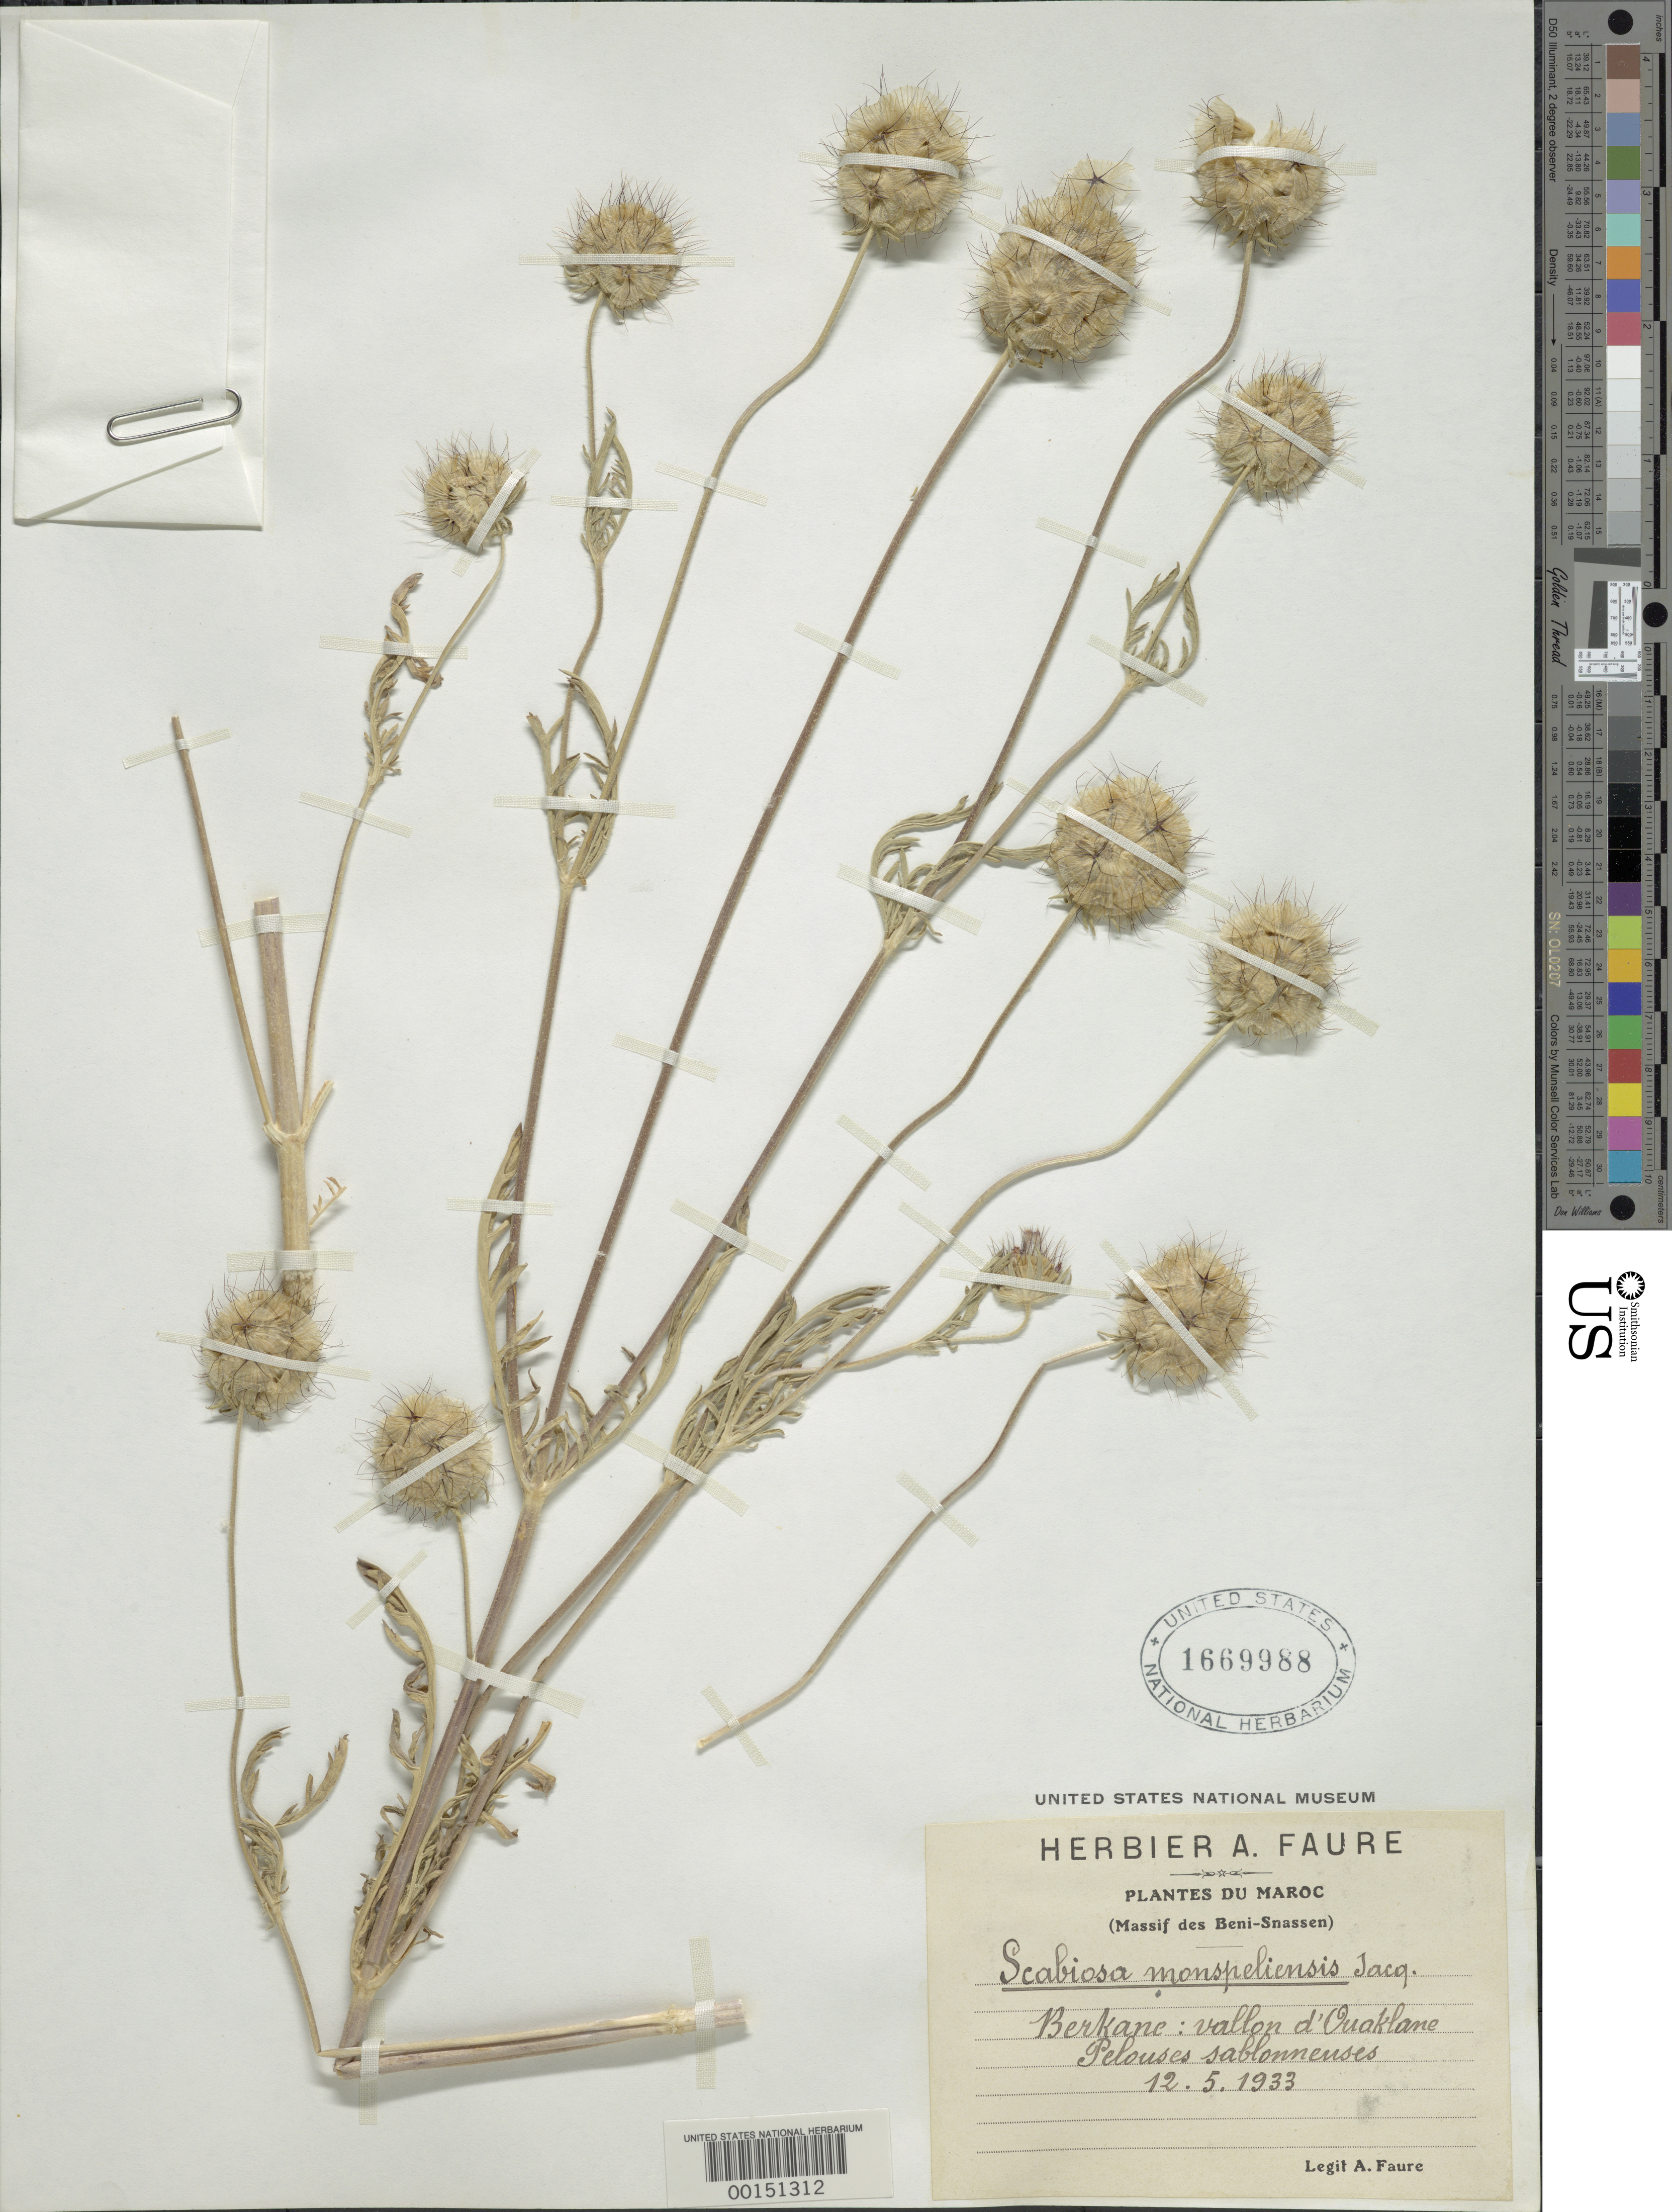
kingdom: Plantae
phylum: Tracheophyta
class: Magnoliopsida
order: Dipsacales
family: Caprifoliaceae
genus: Scabiosa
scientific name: Scabiosa monspeliensis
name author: Jacq.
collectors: A. Faure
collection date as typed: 12 May 1933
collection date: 1933-05-12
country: Morocco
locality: Berkane, Massif des Beni-Snassen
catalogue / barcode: US 1669988